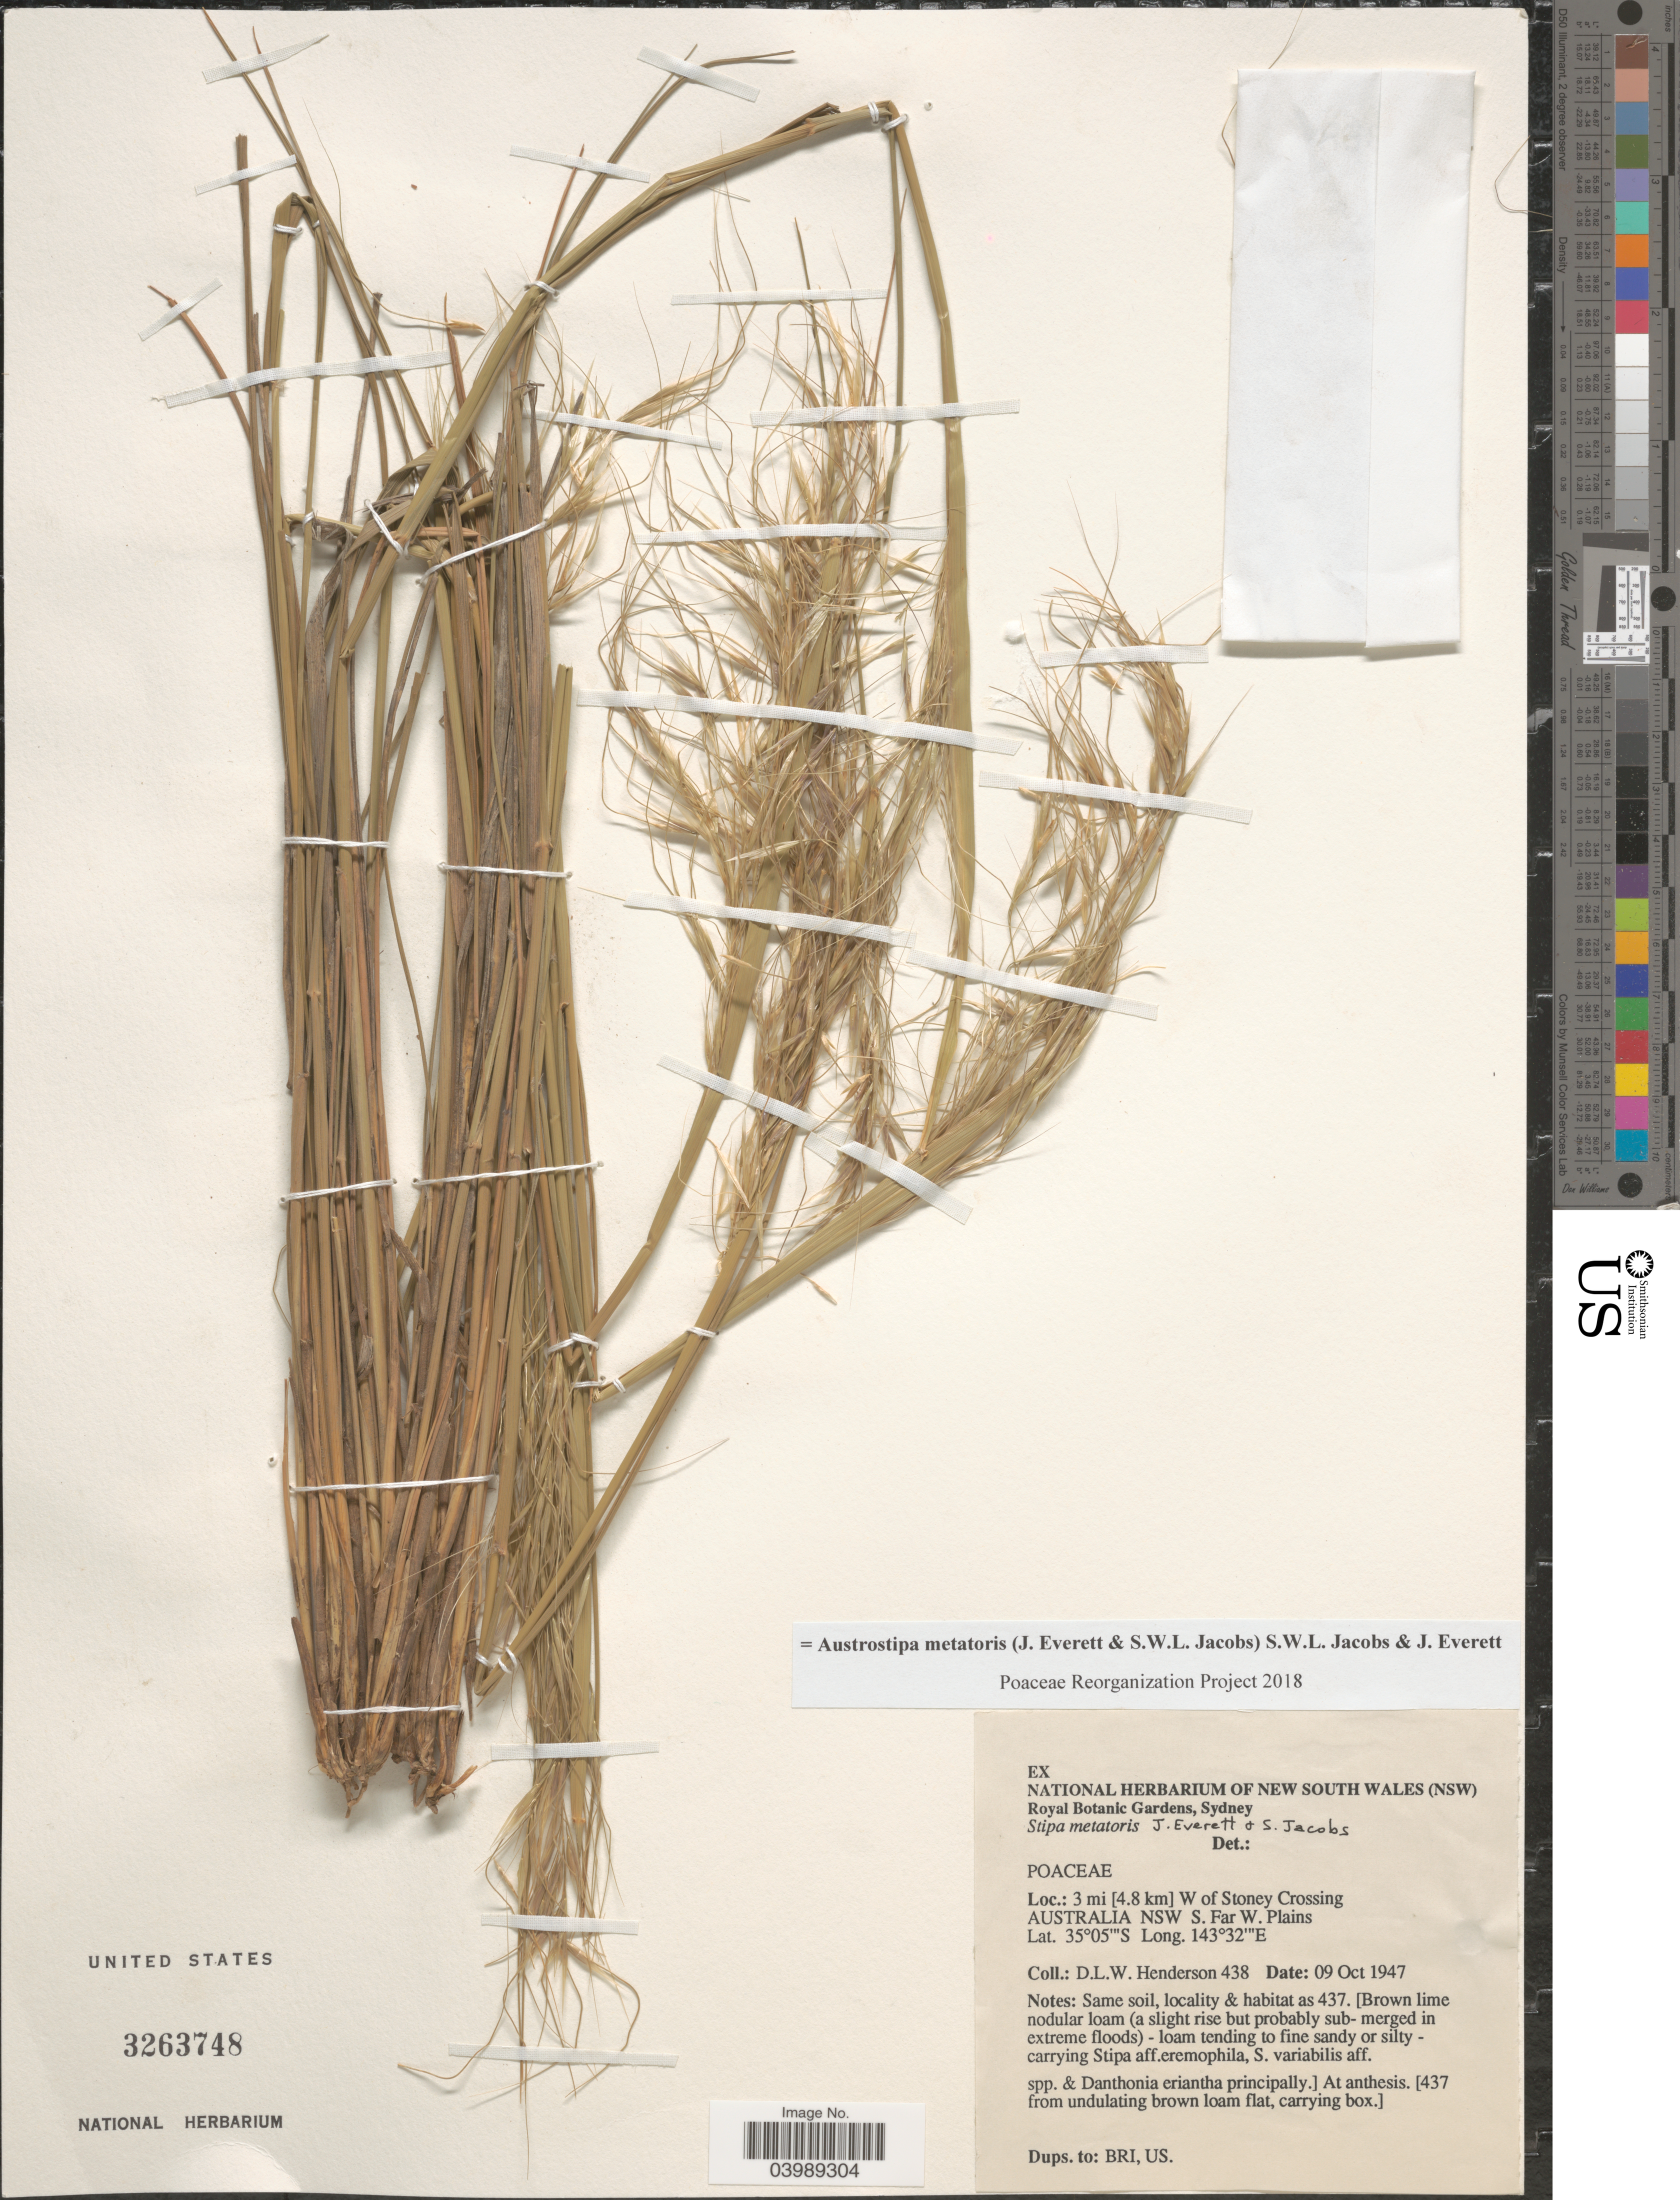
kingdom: Plantae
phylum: Tracheophyta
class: Liliopsida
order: Poales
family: Poaceae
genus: Austrostipa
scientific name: Austrostipa metatoris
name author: (J. Everett & S.W.L. Jacobs) S.W.L. Jacobs & J. Everett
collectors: D. Henderson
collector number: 438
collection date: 1947-10-09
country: Australia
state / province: New South Wales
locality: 3 mi [4.78 km] W of Stoney Crossing. S. Far W. Plains.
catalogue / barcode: US 3263748